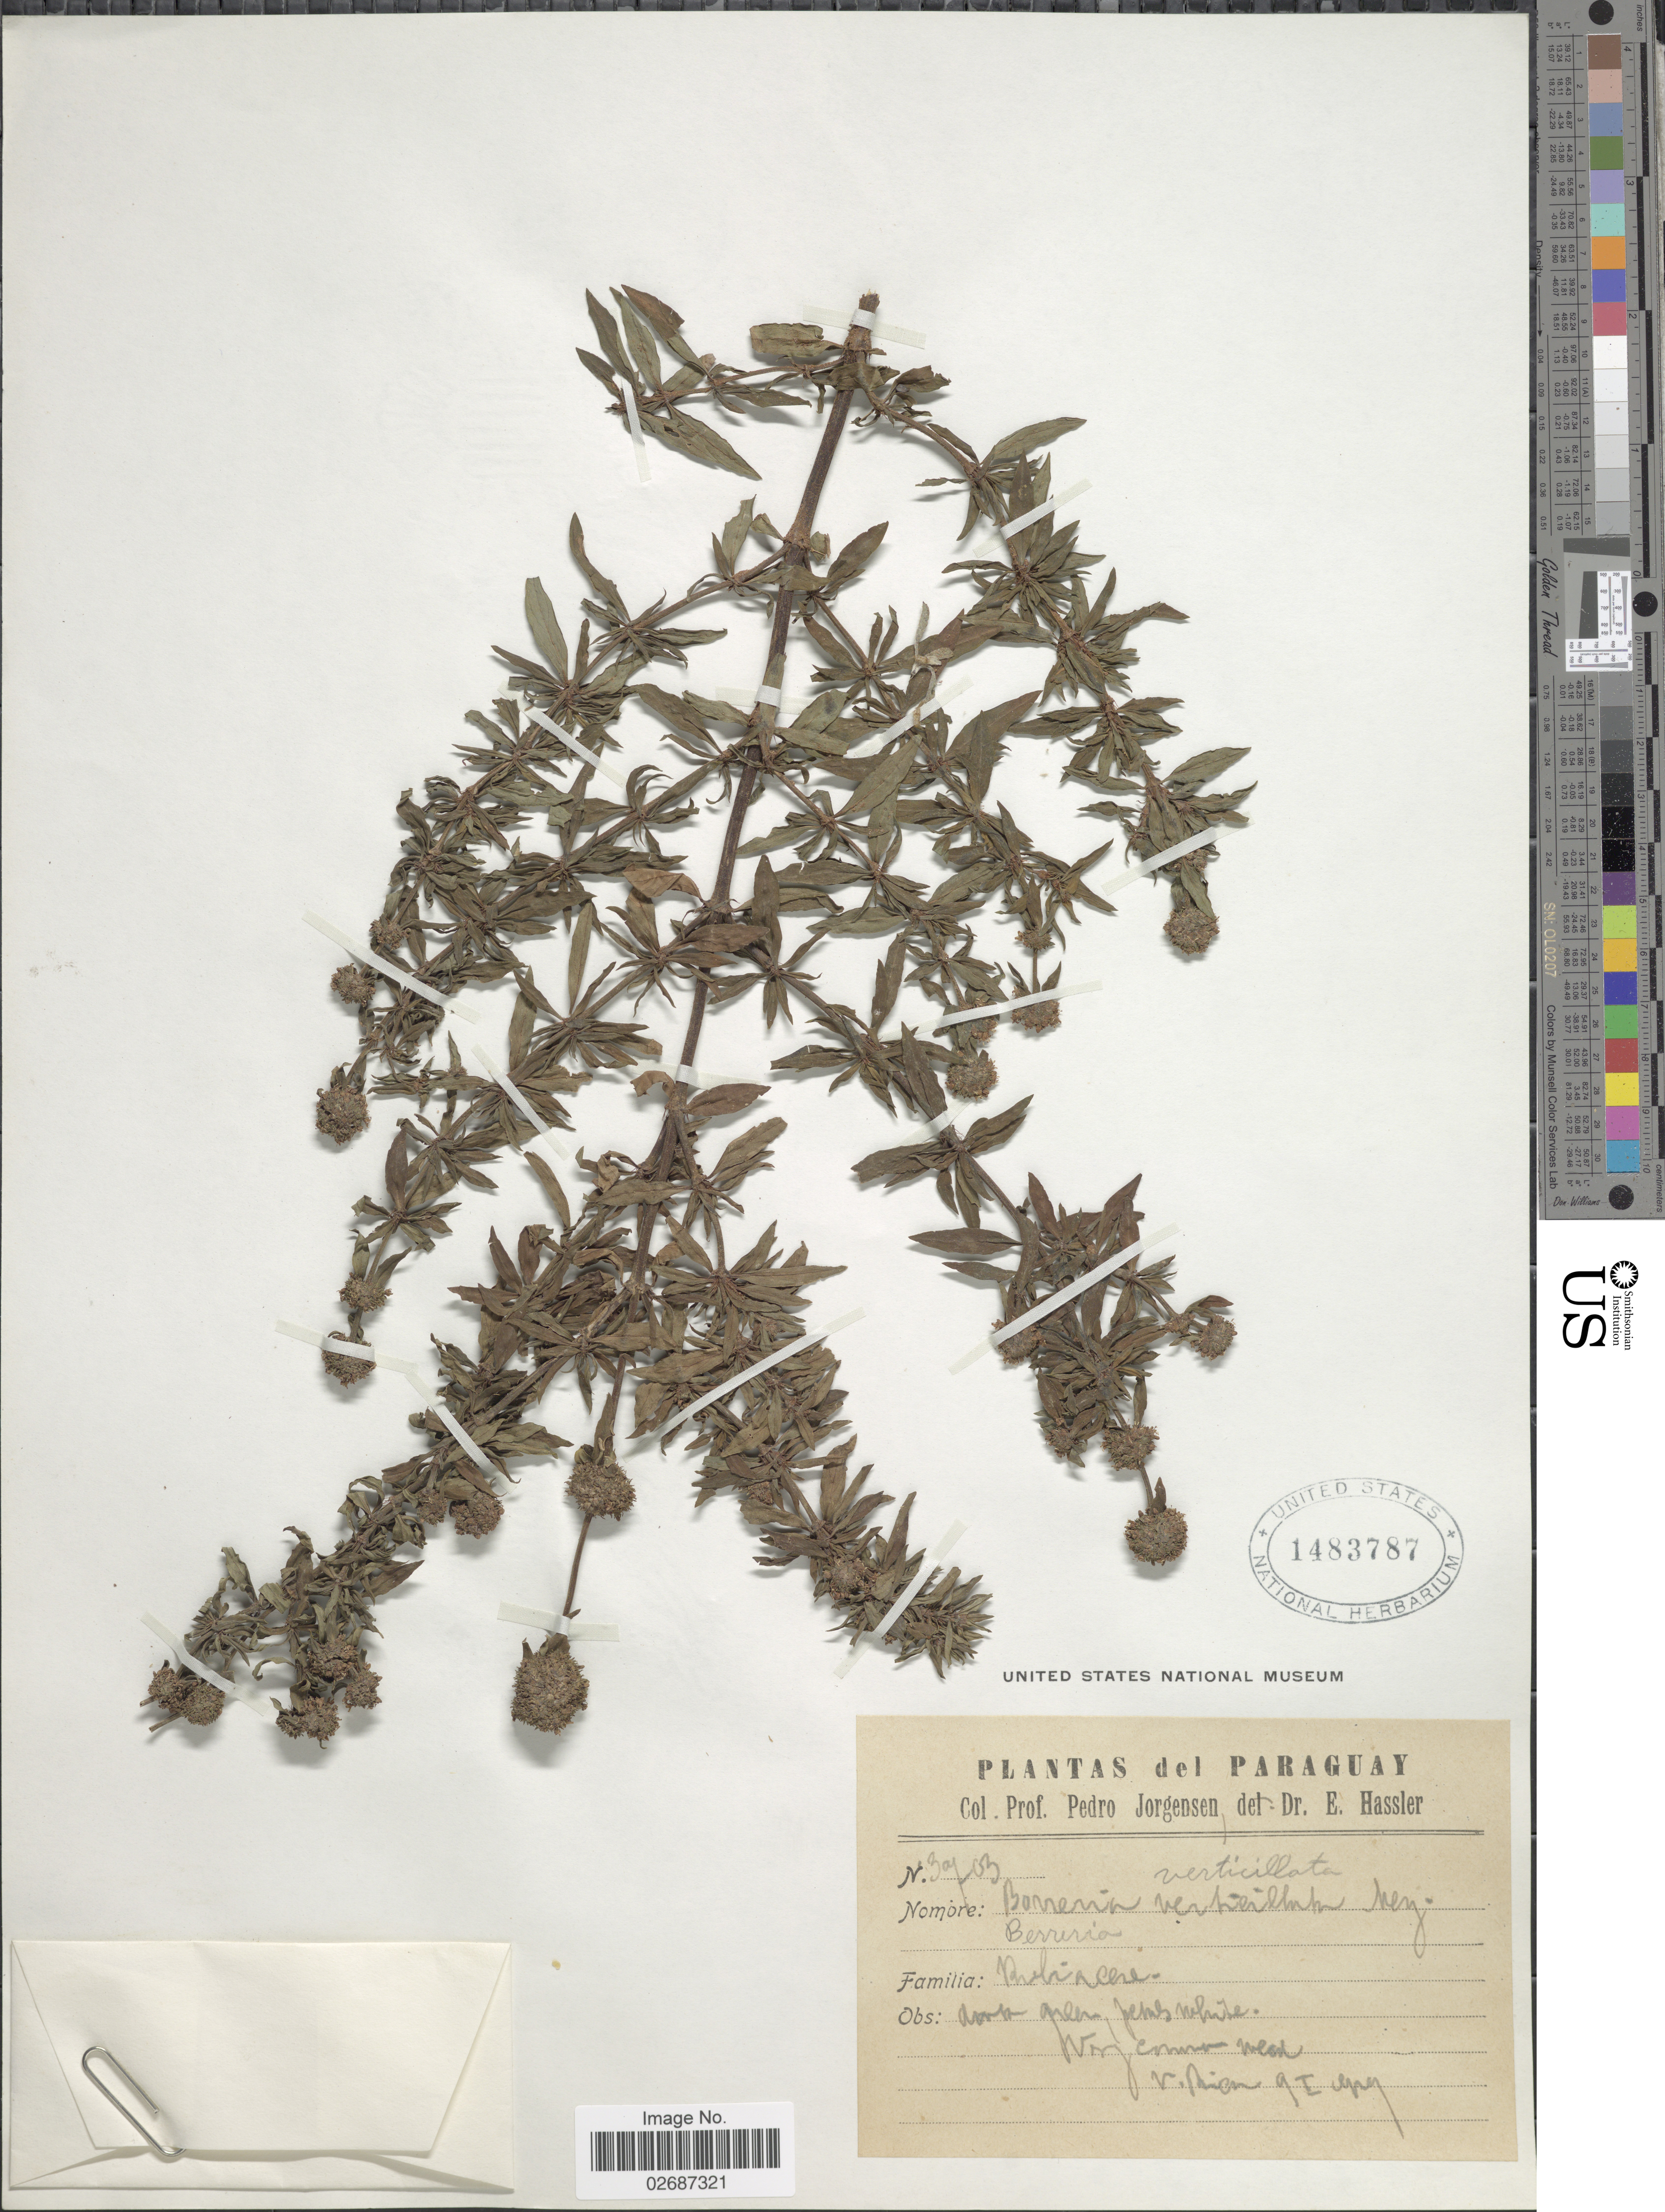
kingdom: Plantae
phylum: Tracheophyta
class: Magnoliopsida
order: Gentianales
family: Rubiaceae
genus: Borreria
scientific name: Borreria verticillata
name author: (L.) G. Mey.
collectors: P. Jörgensen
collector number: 3703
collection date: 1929-01-09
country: Paraguay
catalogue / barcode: US 1483787